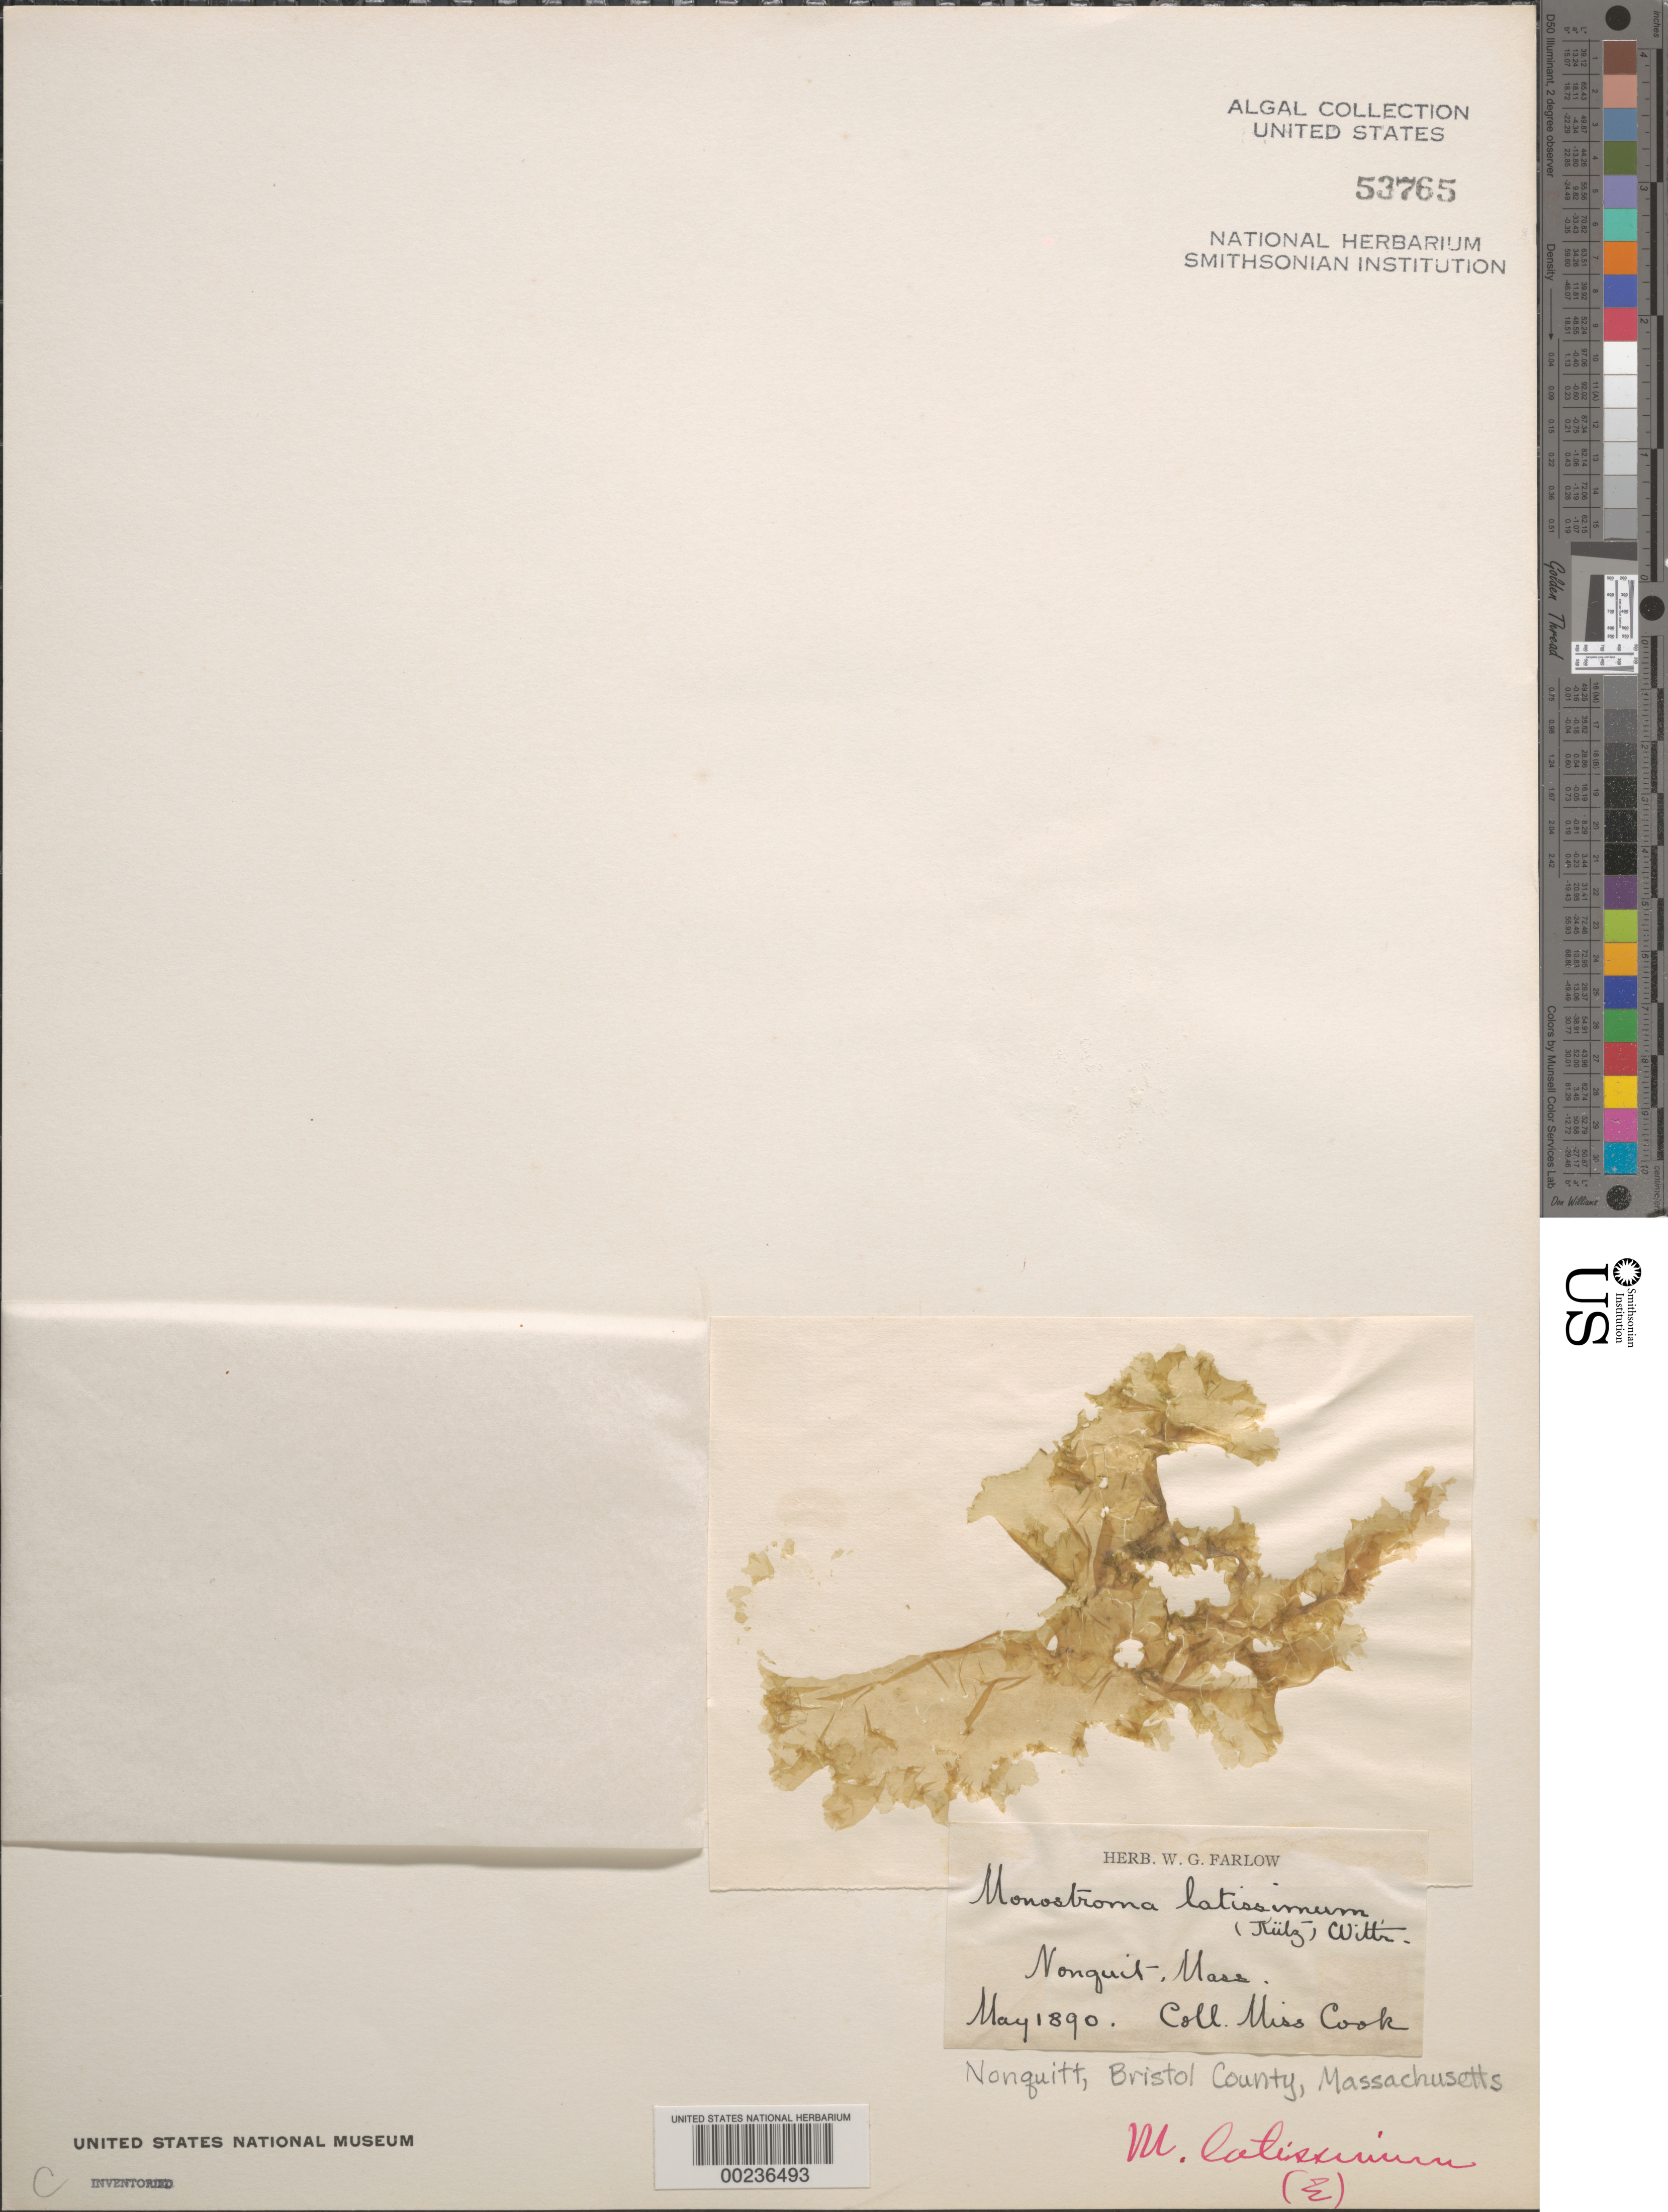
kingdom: Plantae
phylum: Chlorophyta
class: Ulvophyceae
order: Ulvales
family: Monostromataceae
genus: Monostroma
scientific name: Monostroma latissimum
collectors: Cook, --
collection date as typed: May 1890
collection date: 1890-05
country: United States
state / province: Massachusetts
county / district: Bristol County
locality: Nonquitt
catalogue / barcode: US 53765